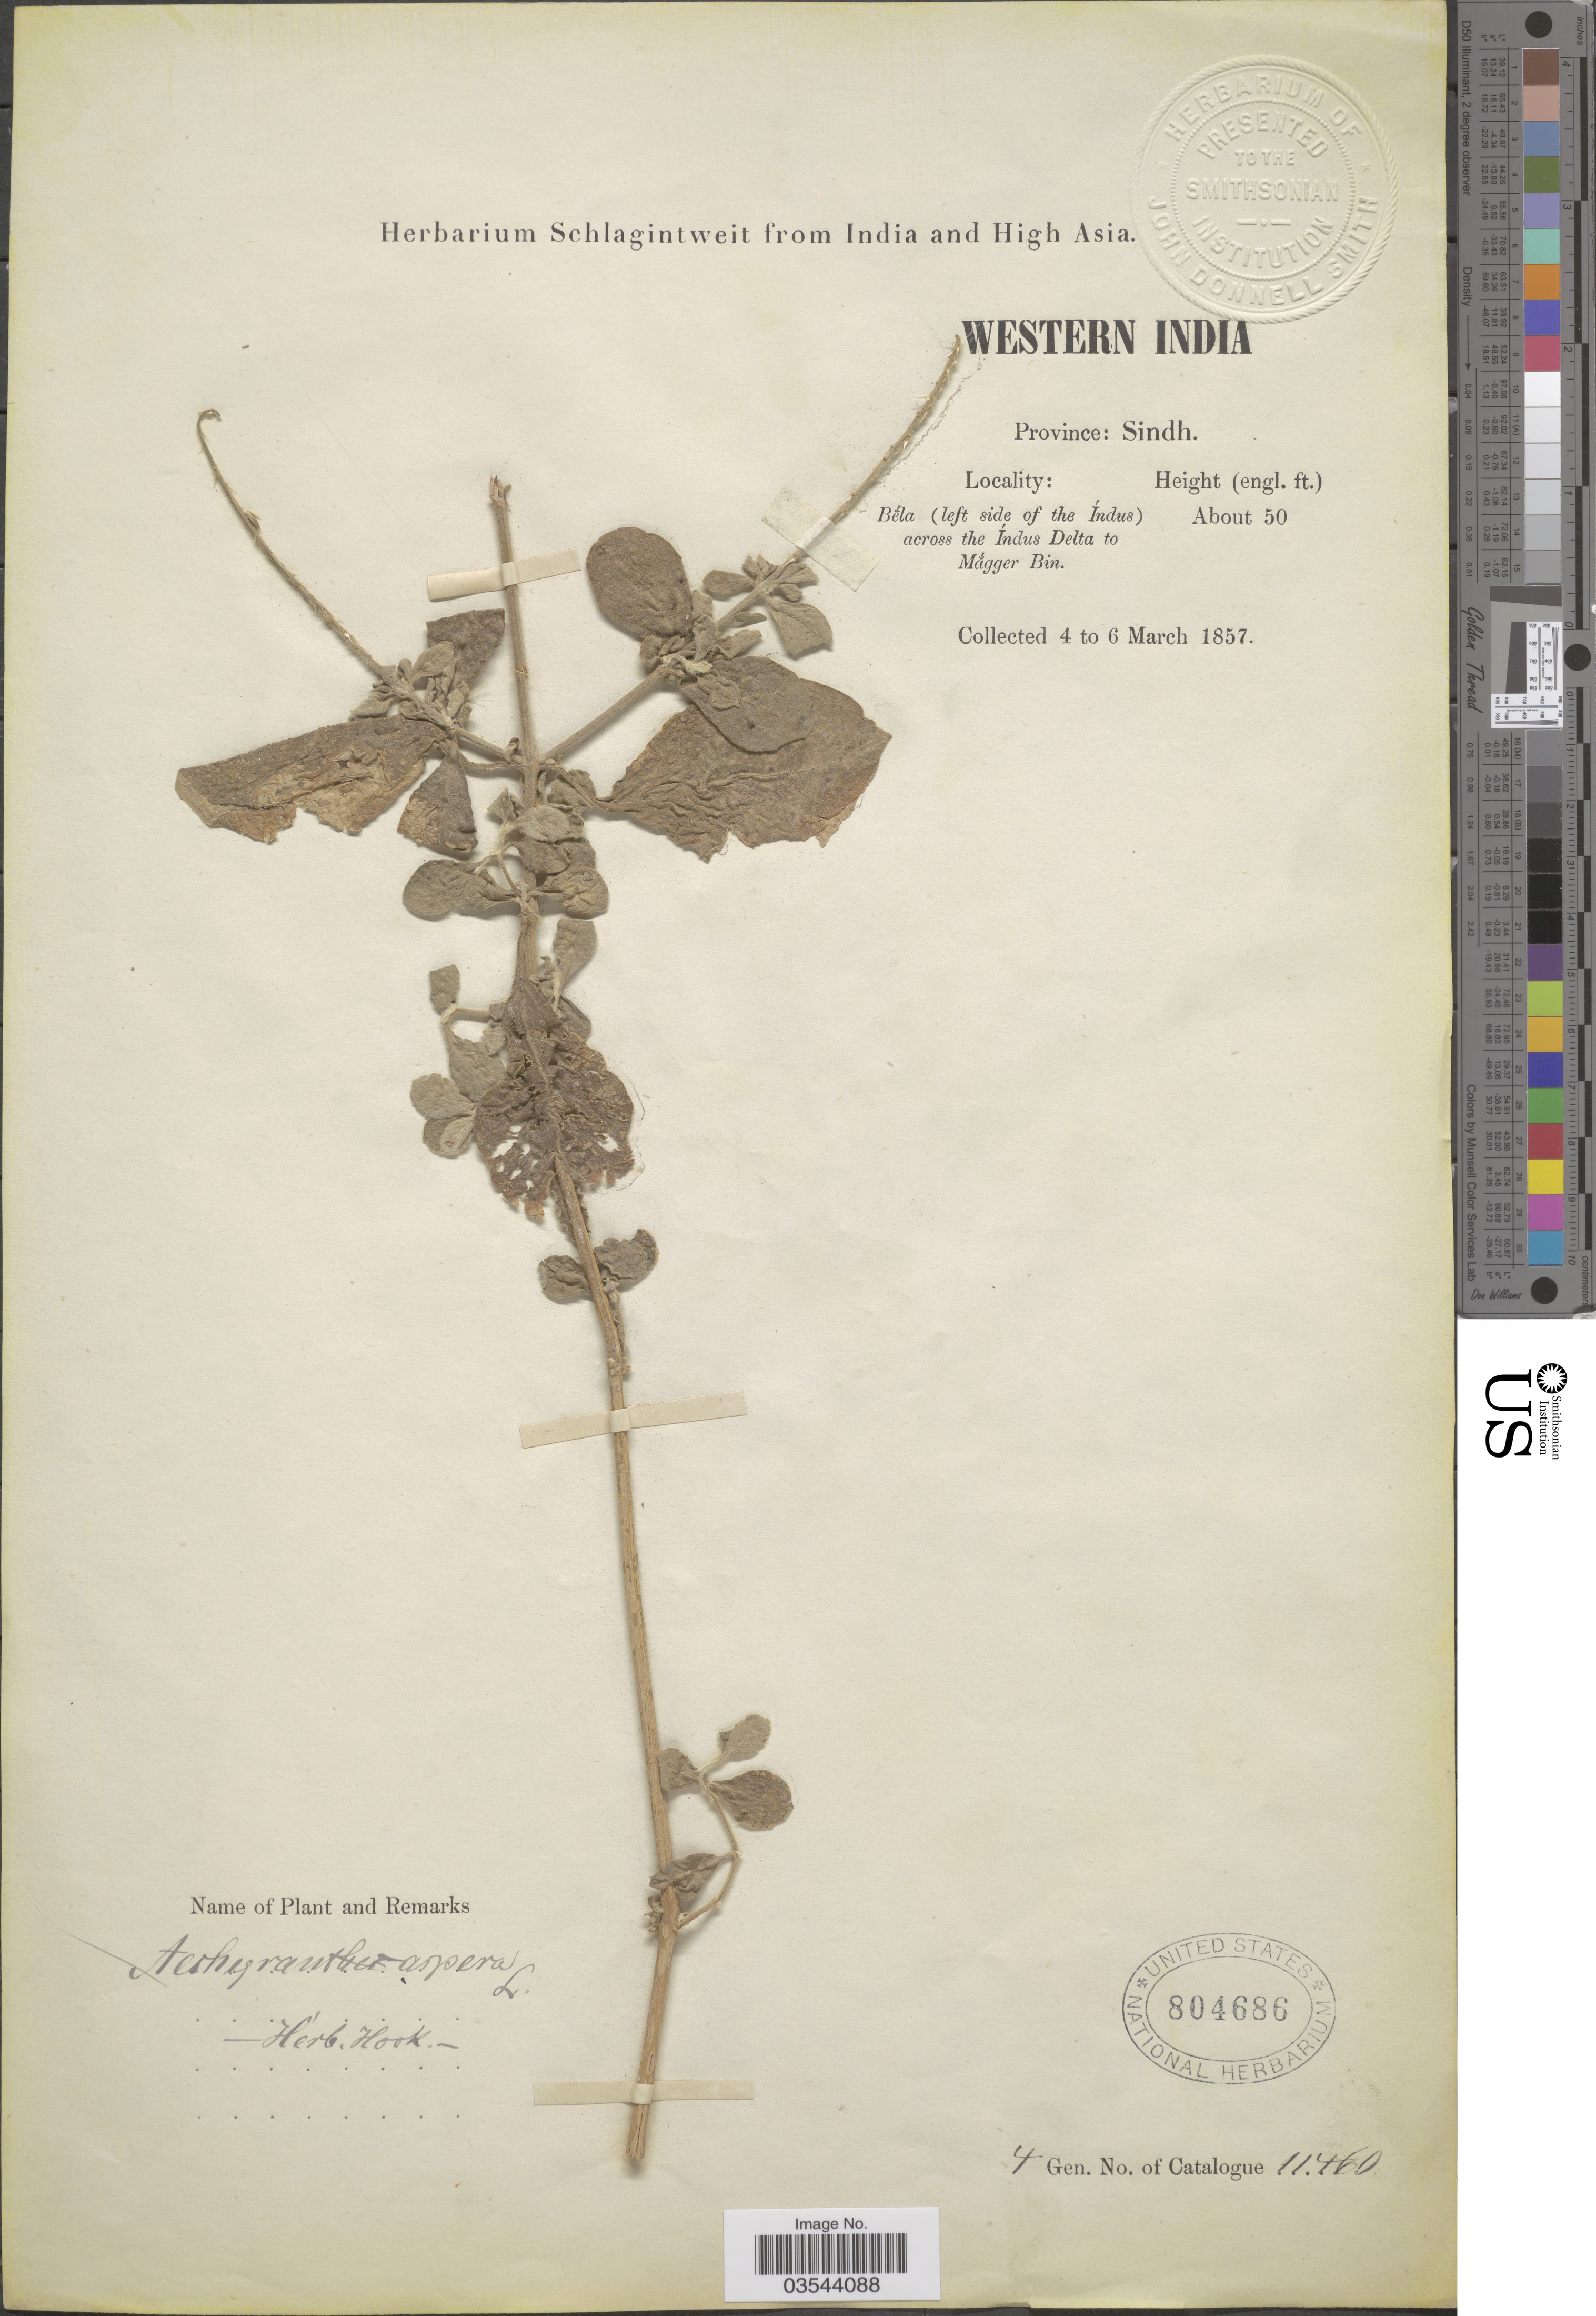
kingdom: Plantae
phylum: Tracheophyta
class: Magnoliopsida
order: Caryophyllales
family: Amaranthaceae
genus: Achyranthes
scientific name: Achyranthes aspera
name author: L.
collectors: ex herb. Schlagintweit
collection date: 1857-03-04/1857-03-06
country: Pakistan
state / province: Sindh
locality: Western India. Province: Sindh. Bélta (left side of the Índus) across the Índus Delta to Magger Bin.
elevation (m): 15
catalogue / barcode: US 804686